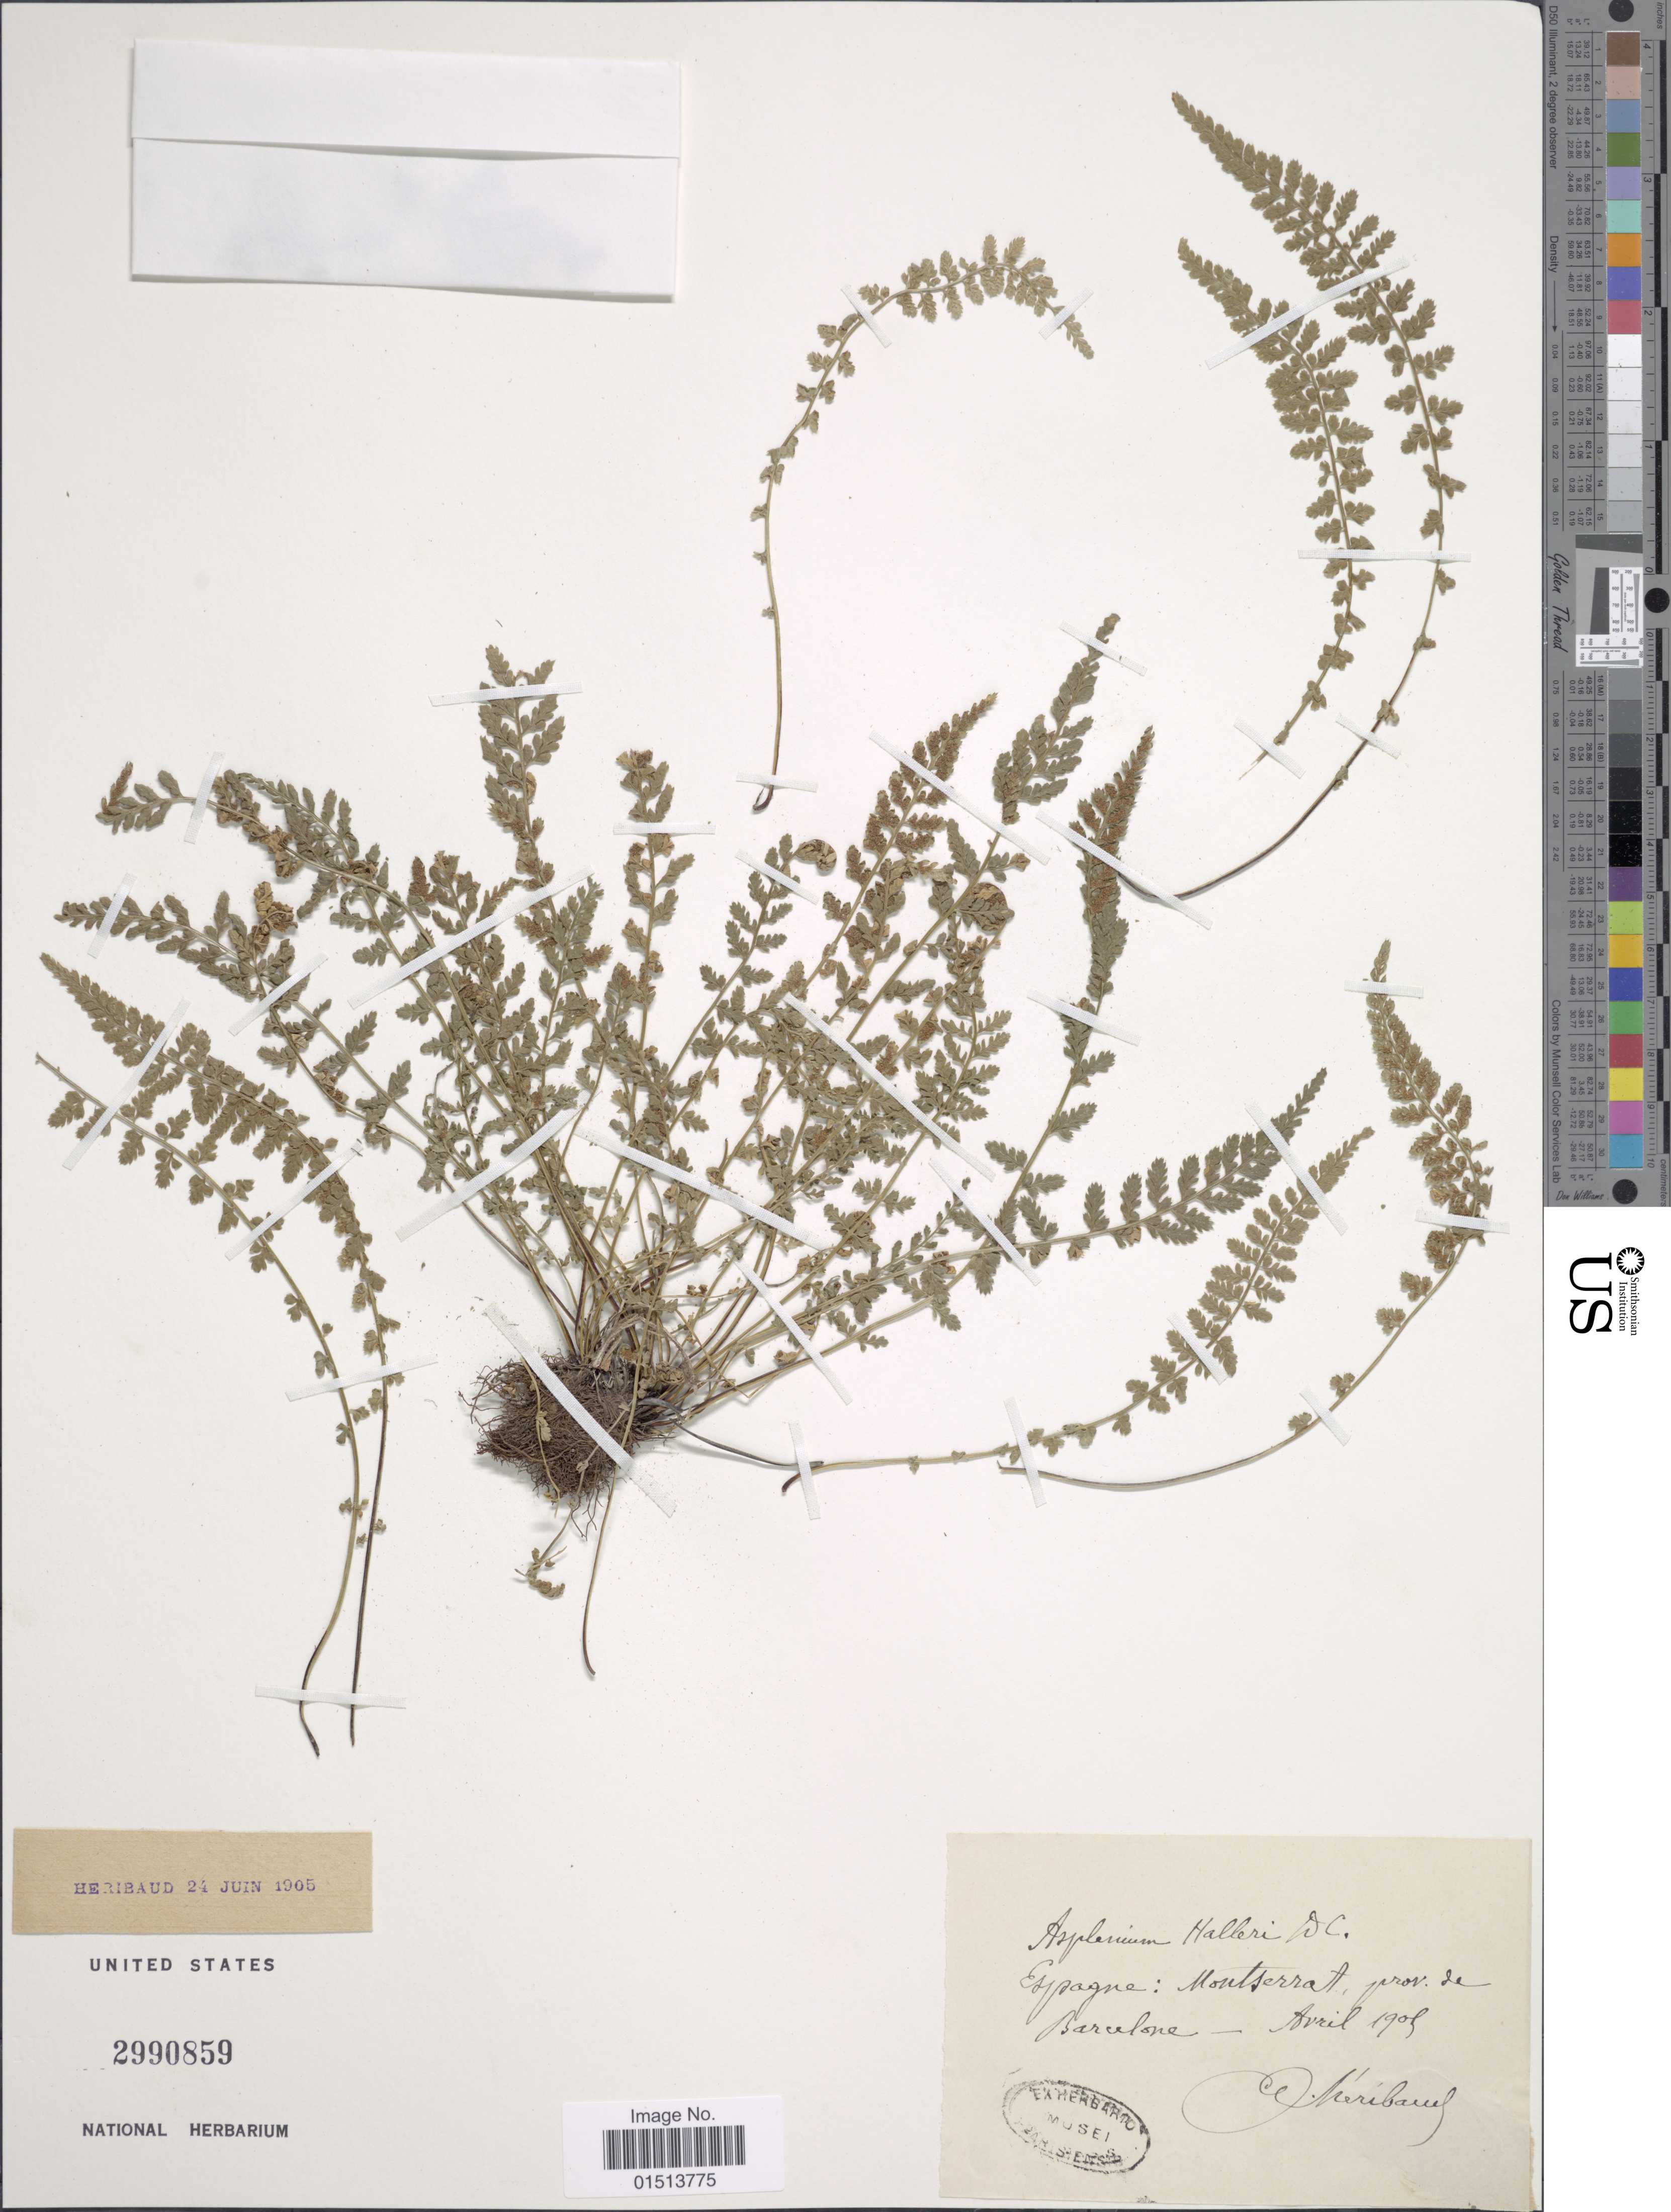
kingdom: Plantae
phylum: Tracheophyta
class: Polypodiopsida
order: Polypodiales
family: Aspleniaceae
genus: Asplenium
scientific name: Asplenium halleri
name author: R. Br.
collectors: Heribaud, J.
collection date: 1905-04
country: Spain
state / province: Catalunya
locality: Montserratt, prope de Barcelona.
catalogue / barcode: US 2990859